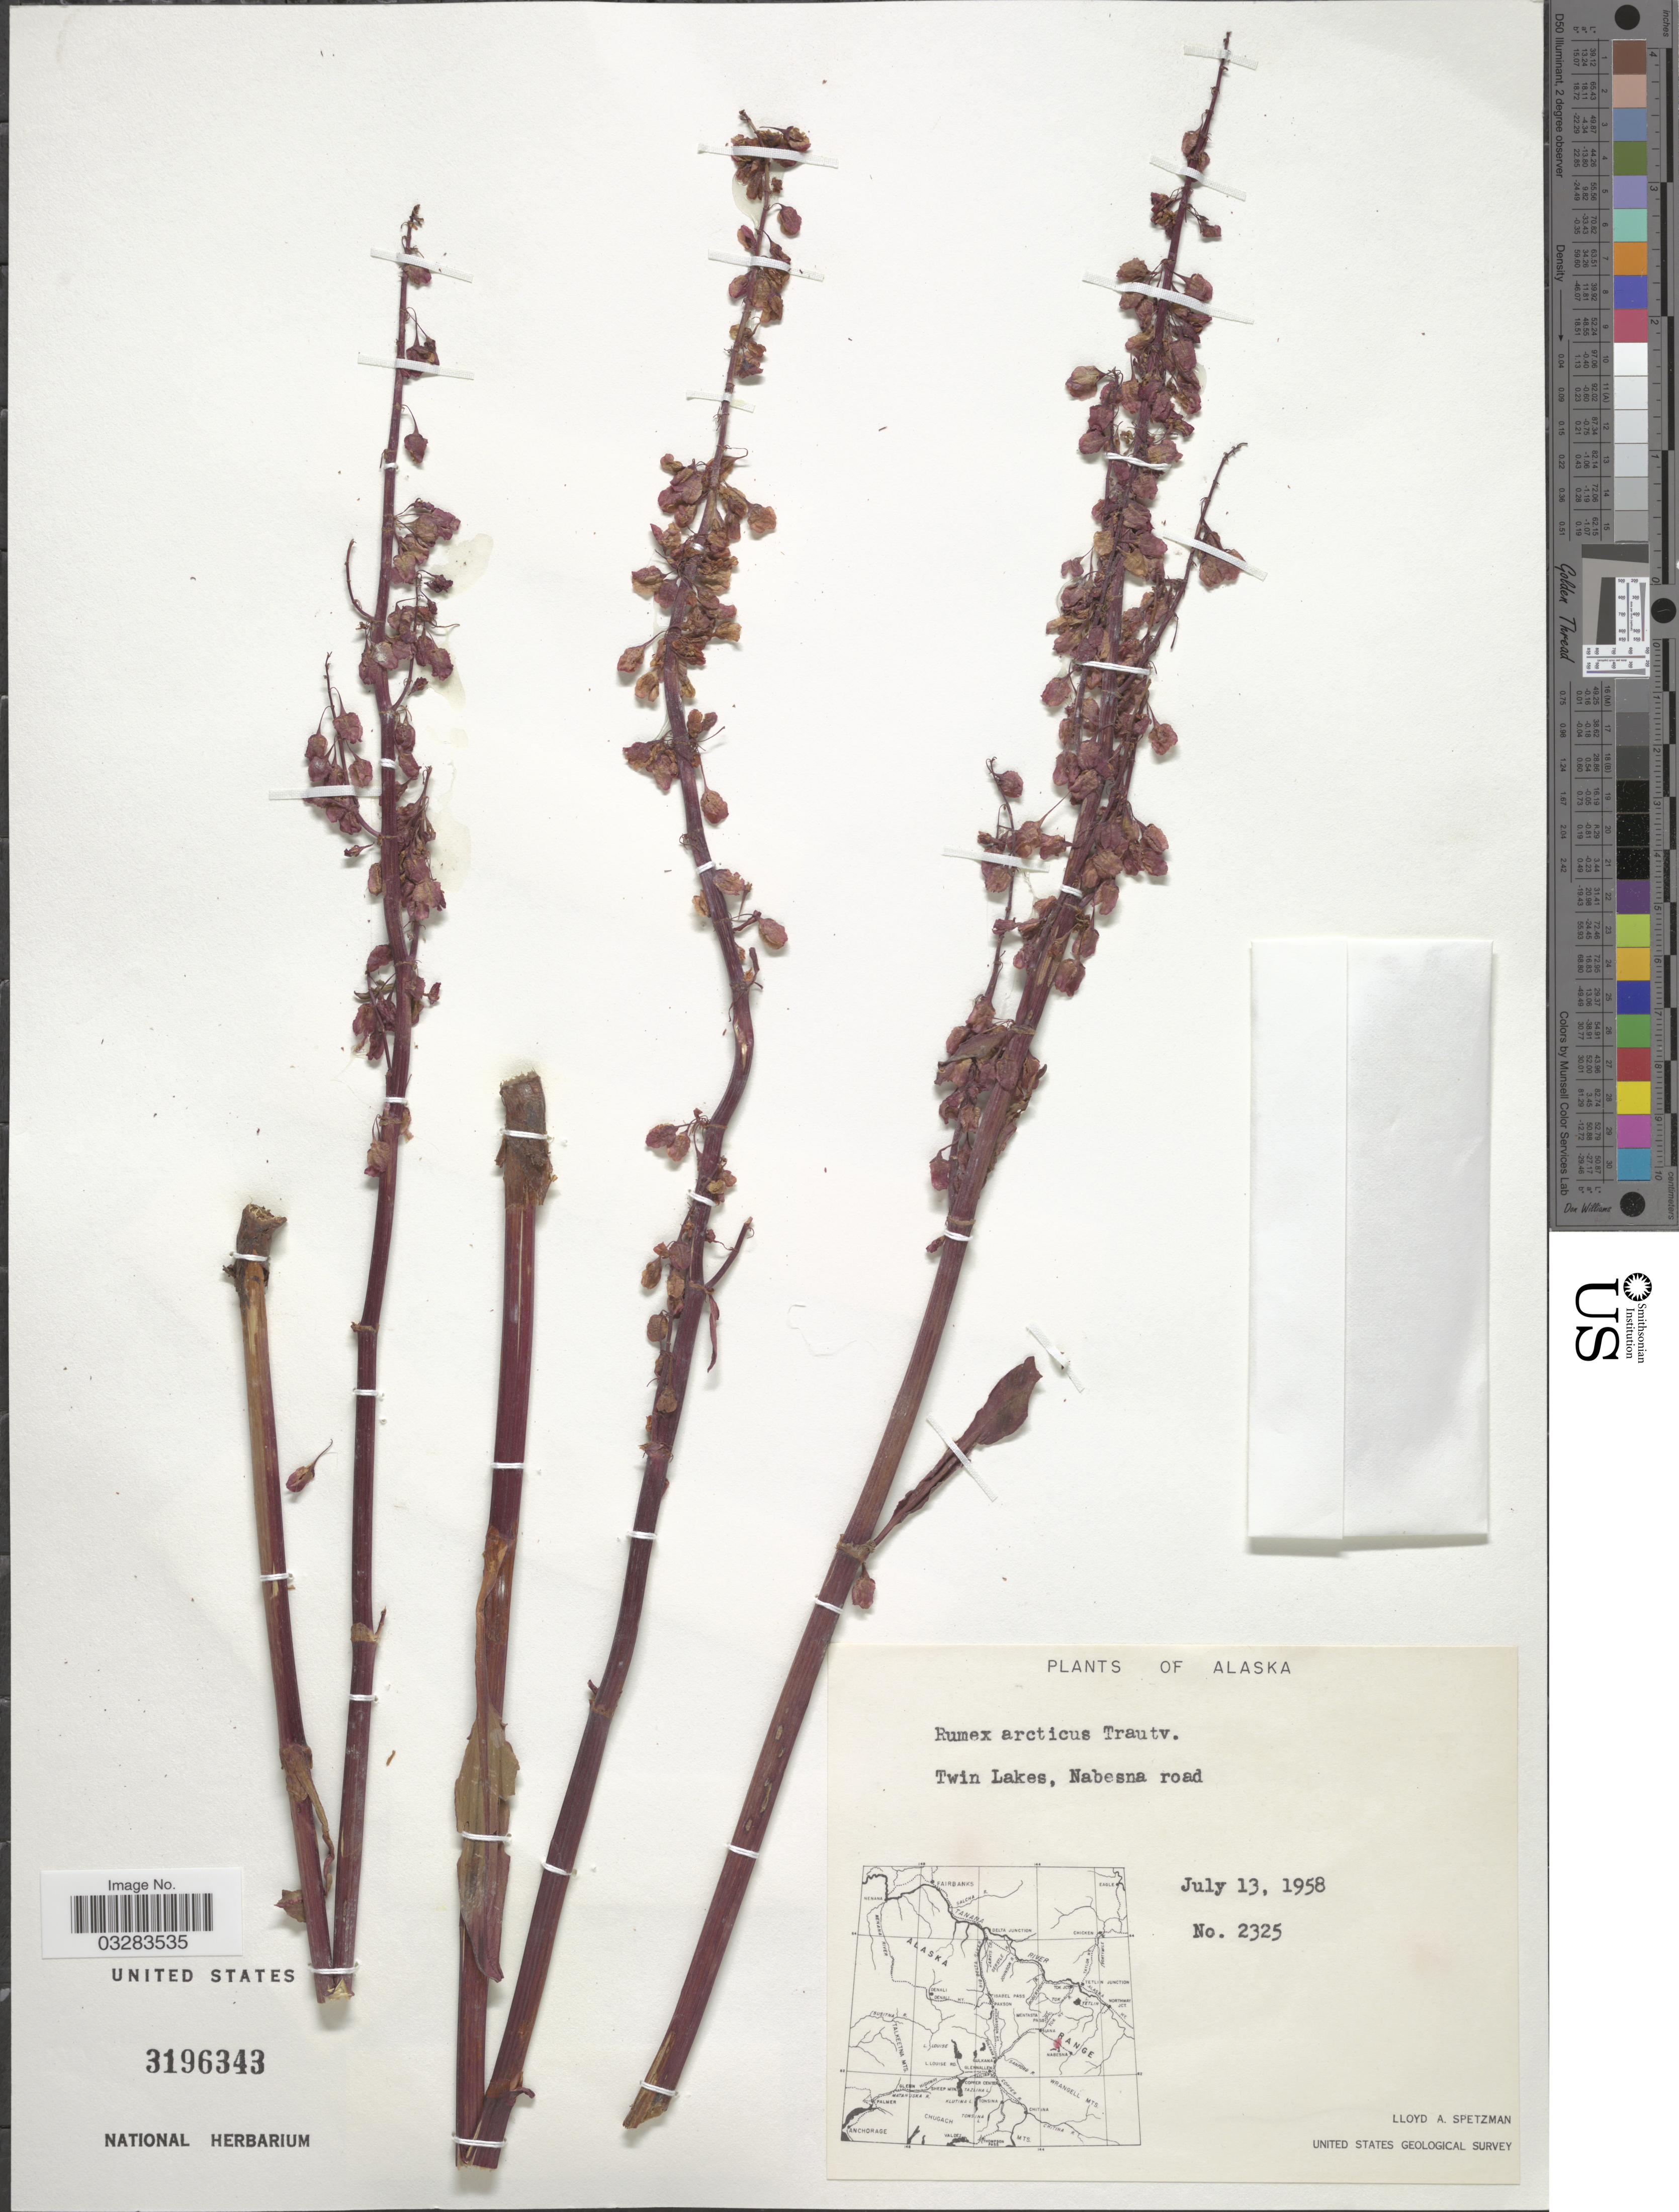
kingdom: Plantae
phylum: Tracheophyta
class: Magnoliopsida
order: Caryophyllales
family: Polygonaceae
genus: Rumex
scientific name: Rumex arcticus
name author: Trautv.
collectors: L. Spetzman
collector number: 2325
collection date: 1958-07-13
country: United States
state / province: Alaska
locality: Twin Lakes, Nabesna road.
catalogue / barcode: US 3196343